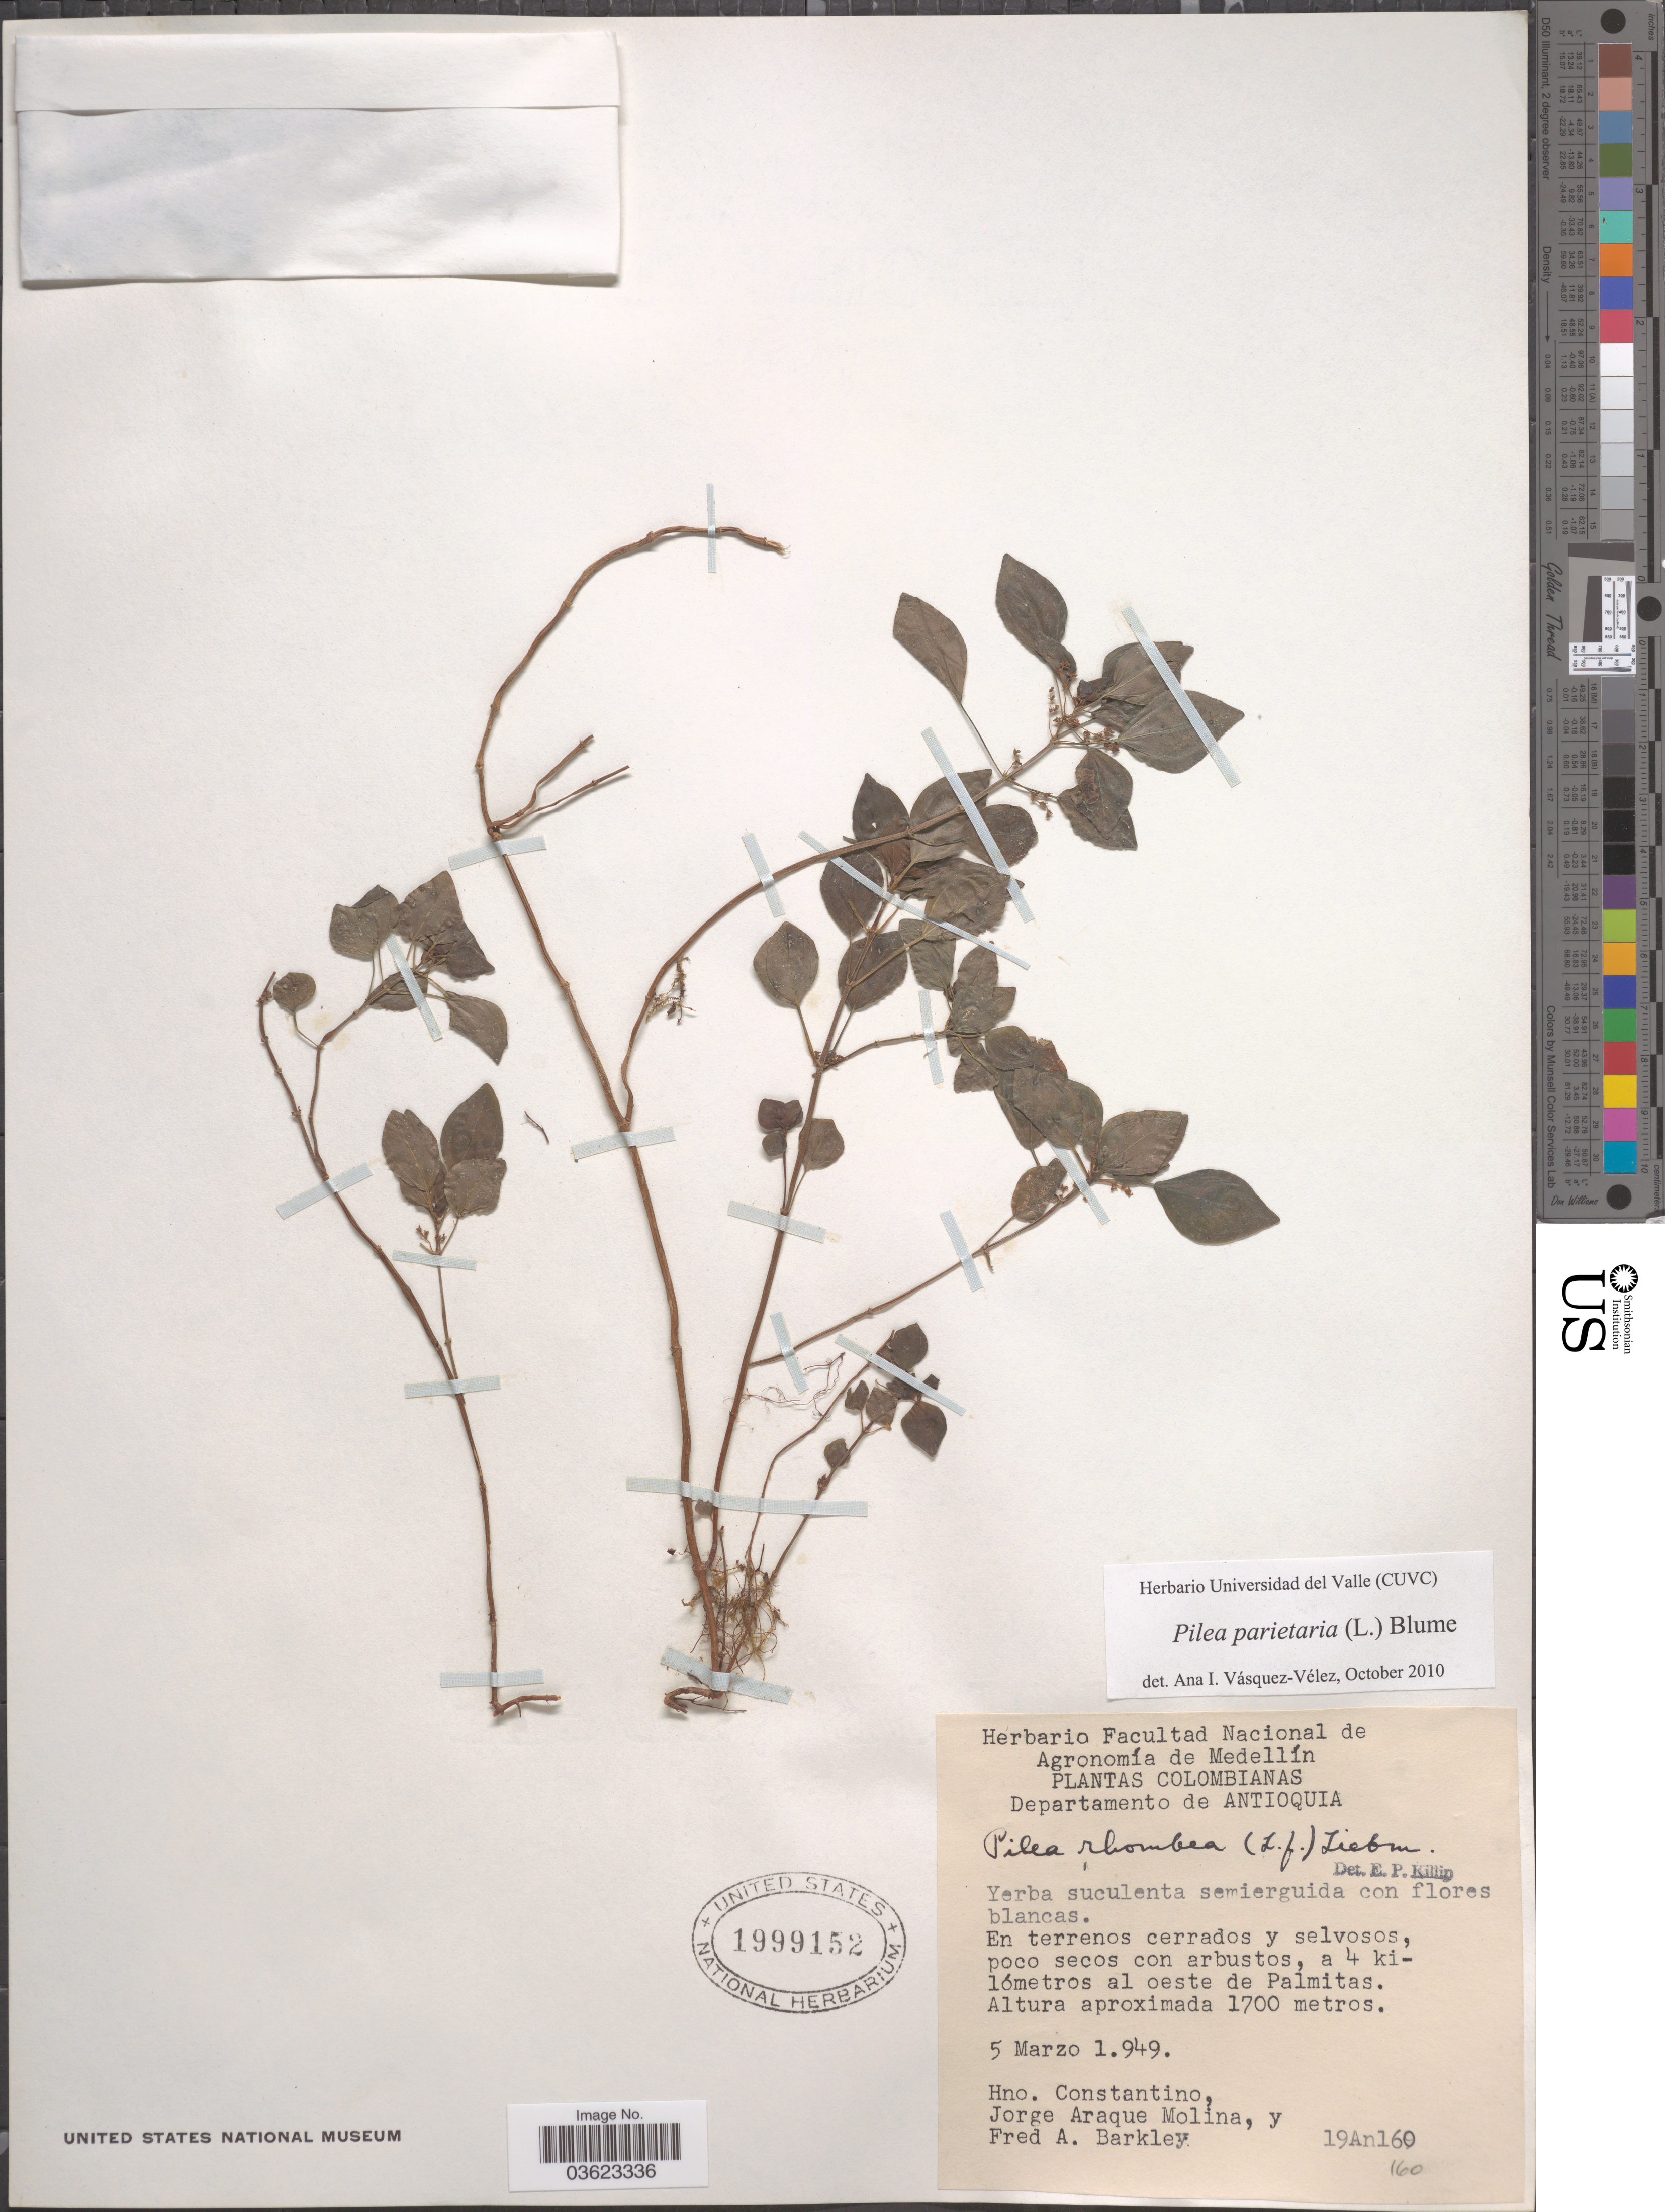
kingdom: Plantae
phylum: Tracheophyta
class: Magnoliopsida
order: Rosales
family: Urticaceae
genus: Pilea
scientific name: Pilea parietaria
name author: (L.) Blume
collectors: H. Constantino, J. A. Molina & F. A. Barkley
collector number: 19An160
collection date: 1949-03-05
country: Colombia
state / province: Antioquia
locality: Departamento de Antioquia. A 4 kilómetros al oeste de Palmitas.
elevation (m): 1700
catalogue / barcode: US 1999152